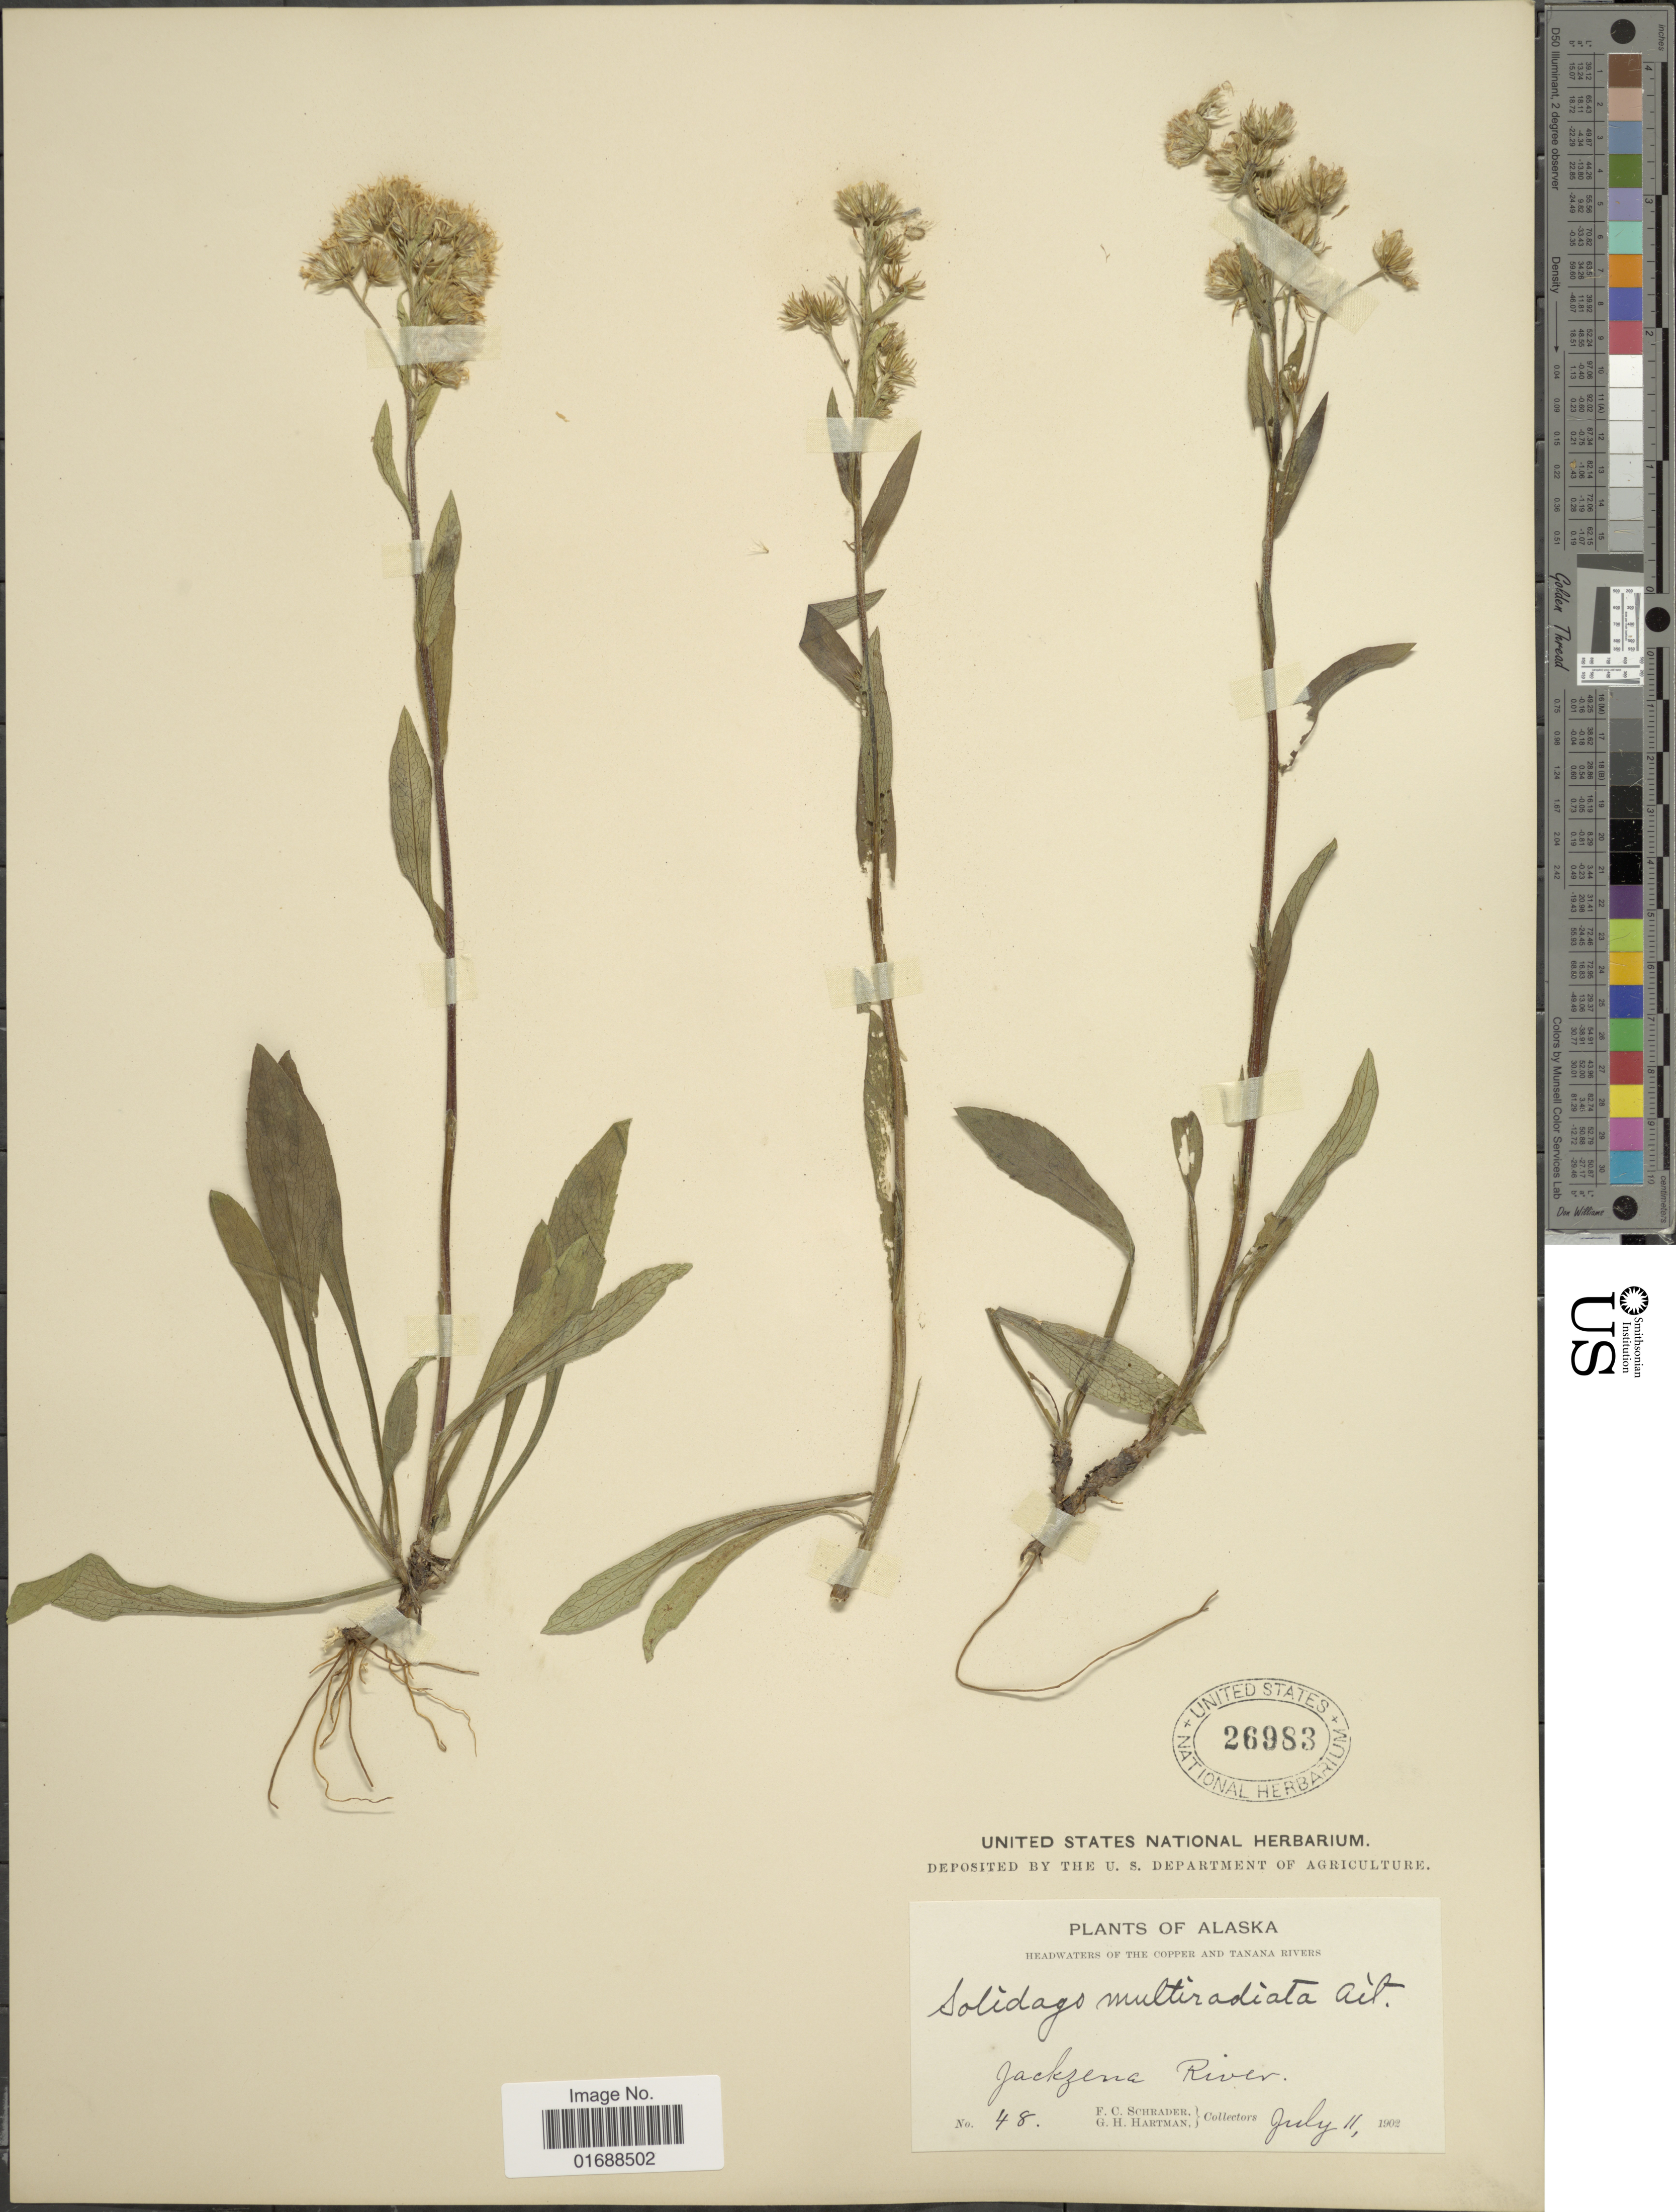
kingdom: Plantae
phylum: Tracheophyta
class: Magnoliopsida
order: Asterales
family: Asteraceae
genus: Solidago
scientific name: Solidago multiradiata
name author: Aiton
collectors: F. C. Schrader & G. H. Hartman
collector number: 48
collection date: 1902-07-11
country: United States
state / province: Alaska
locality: Headwaters of the copper and Tanana Rivers, Jackzena River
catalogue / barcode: US 26983